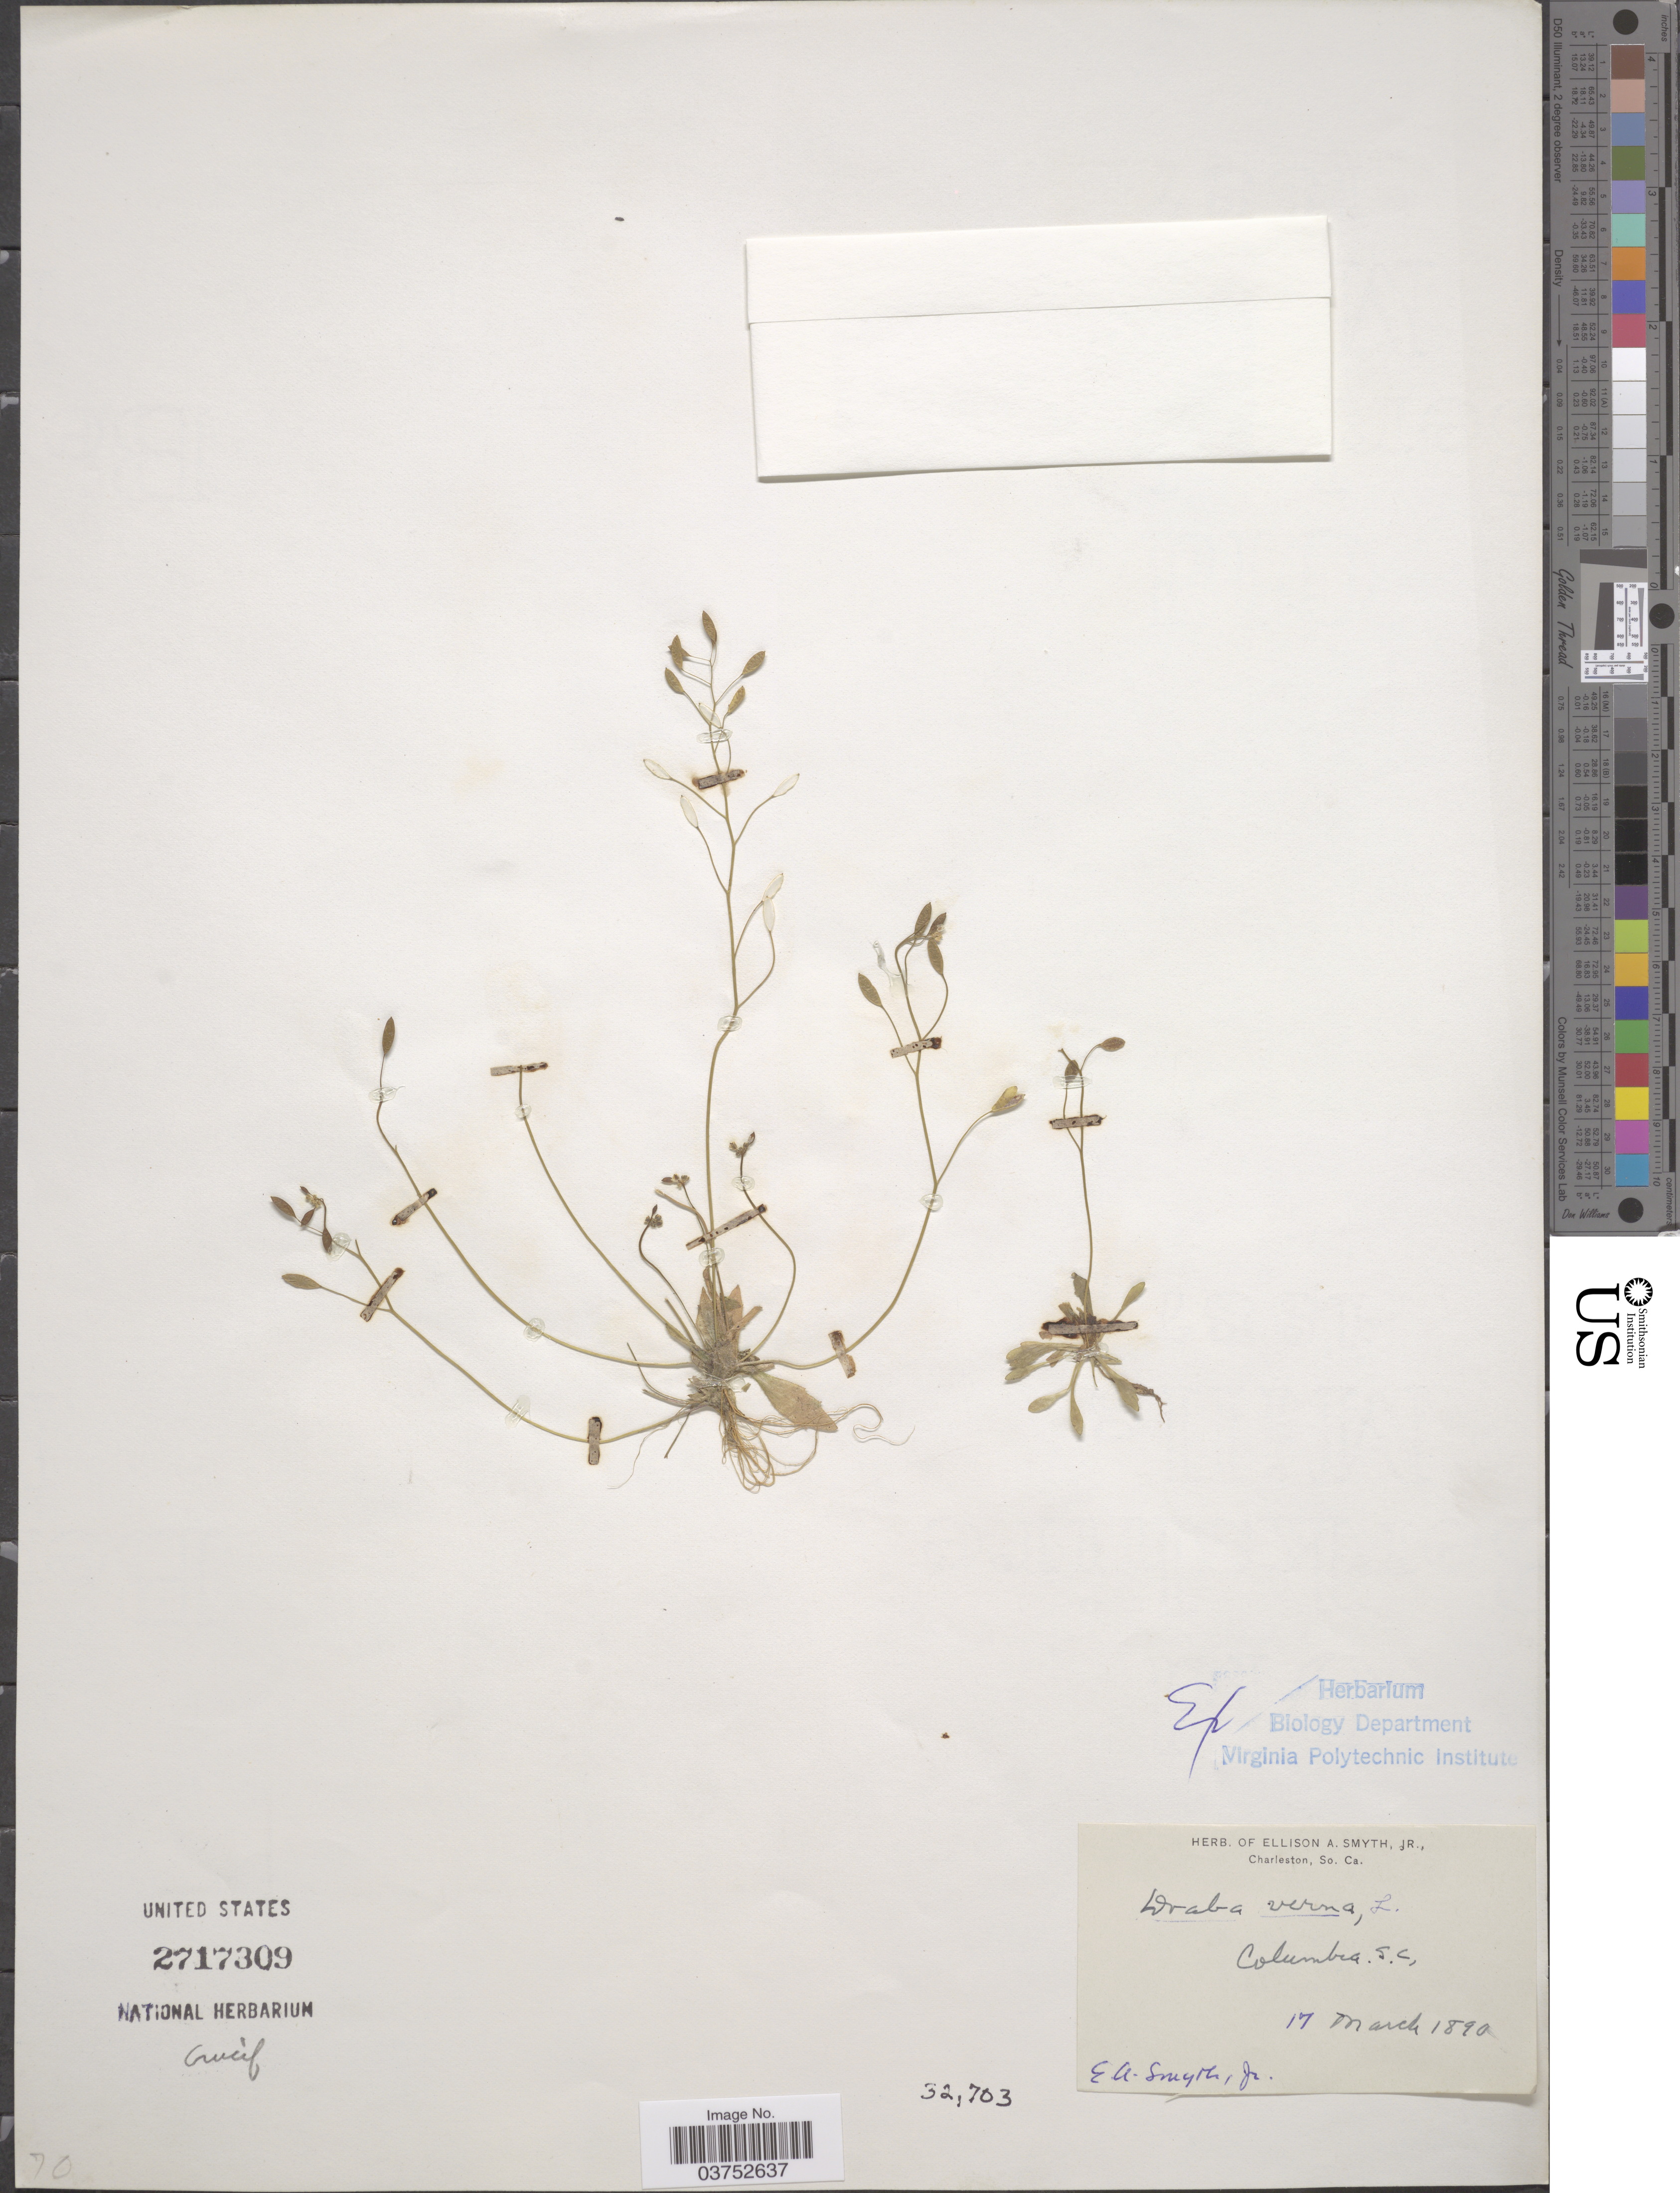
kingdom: Plantae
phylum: Tracheophyta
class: Magnoliopsida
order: Brassicales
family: Brassicaceae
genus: Draba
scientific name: Draba verna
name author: L.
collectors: E. Smyth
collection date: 1890-03-17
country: United States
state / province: South Carolina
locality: Columbia.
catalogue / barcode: US 2717309